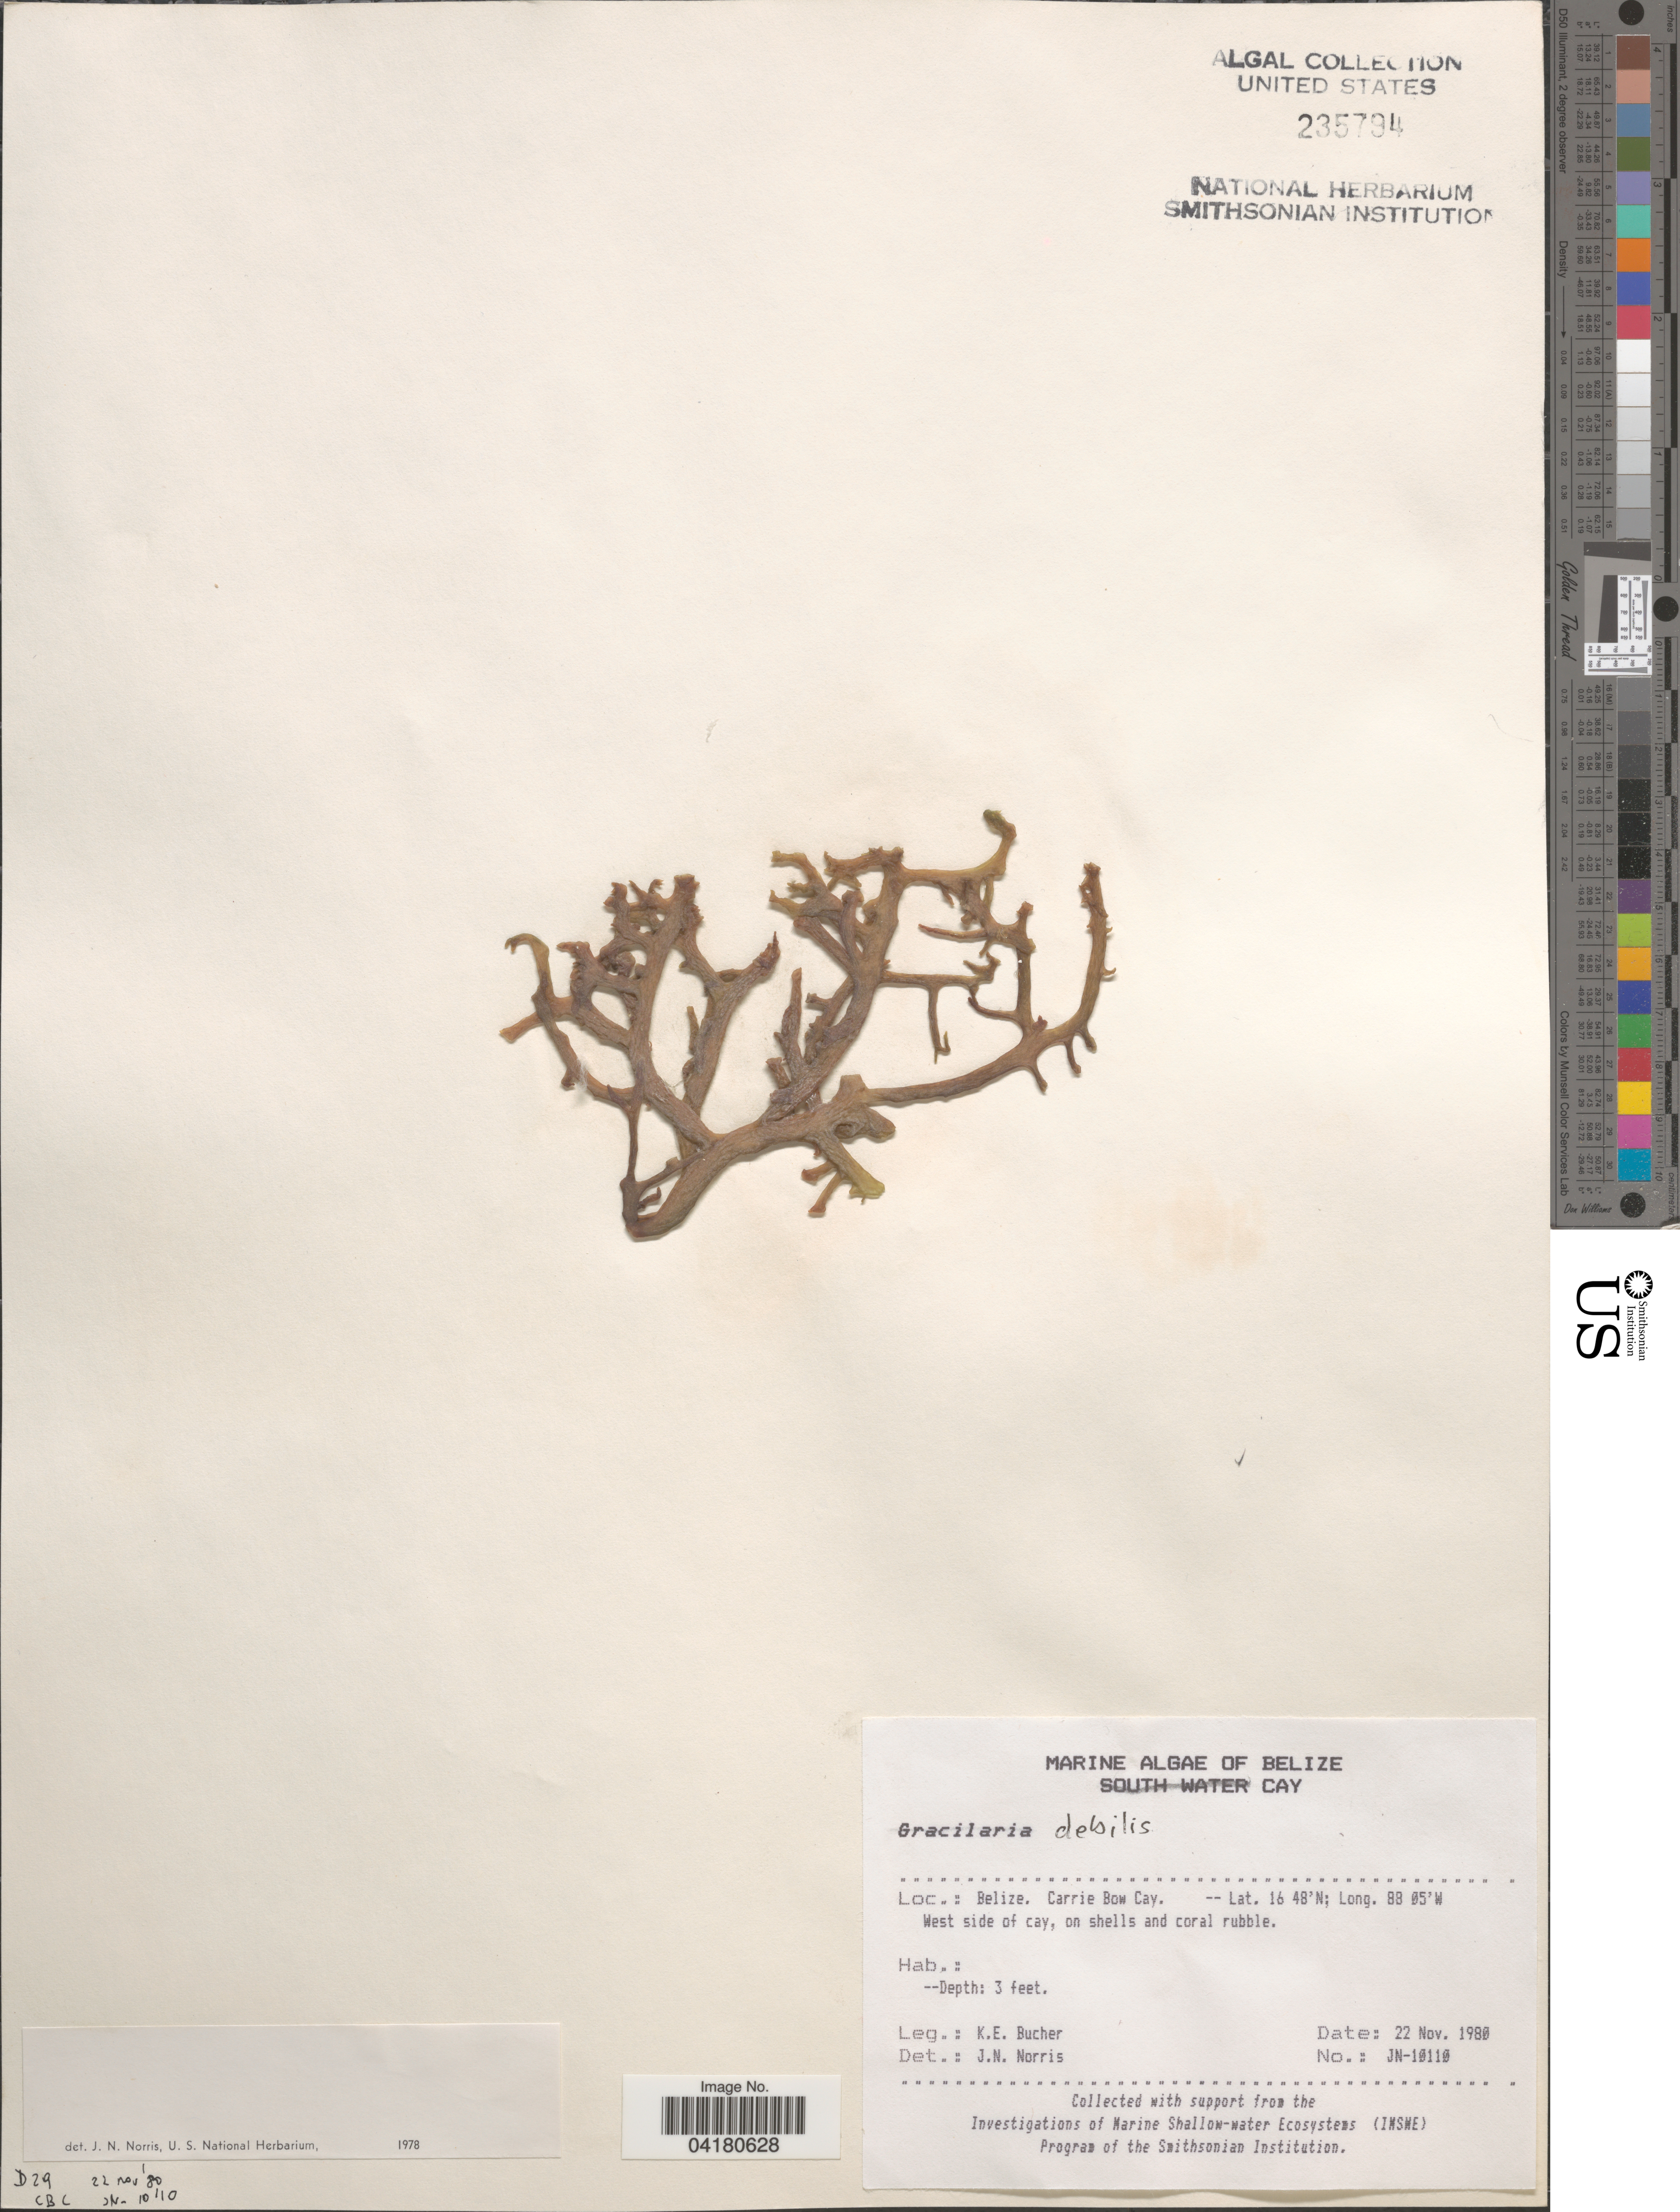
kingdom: Plantae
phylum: Rhodophyta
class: Florideophyceae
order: Gracilariales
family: Gracilariaceae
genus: Gracilaria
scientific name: Gracilaria debilis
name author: (Forssk.) Børgesen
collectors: K. E. Bucher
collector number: JN-10110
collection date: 1980-11-22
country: Belize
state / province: Belize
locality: Carrie Bow Cay. West side of cay.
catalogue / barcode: US 235794